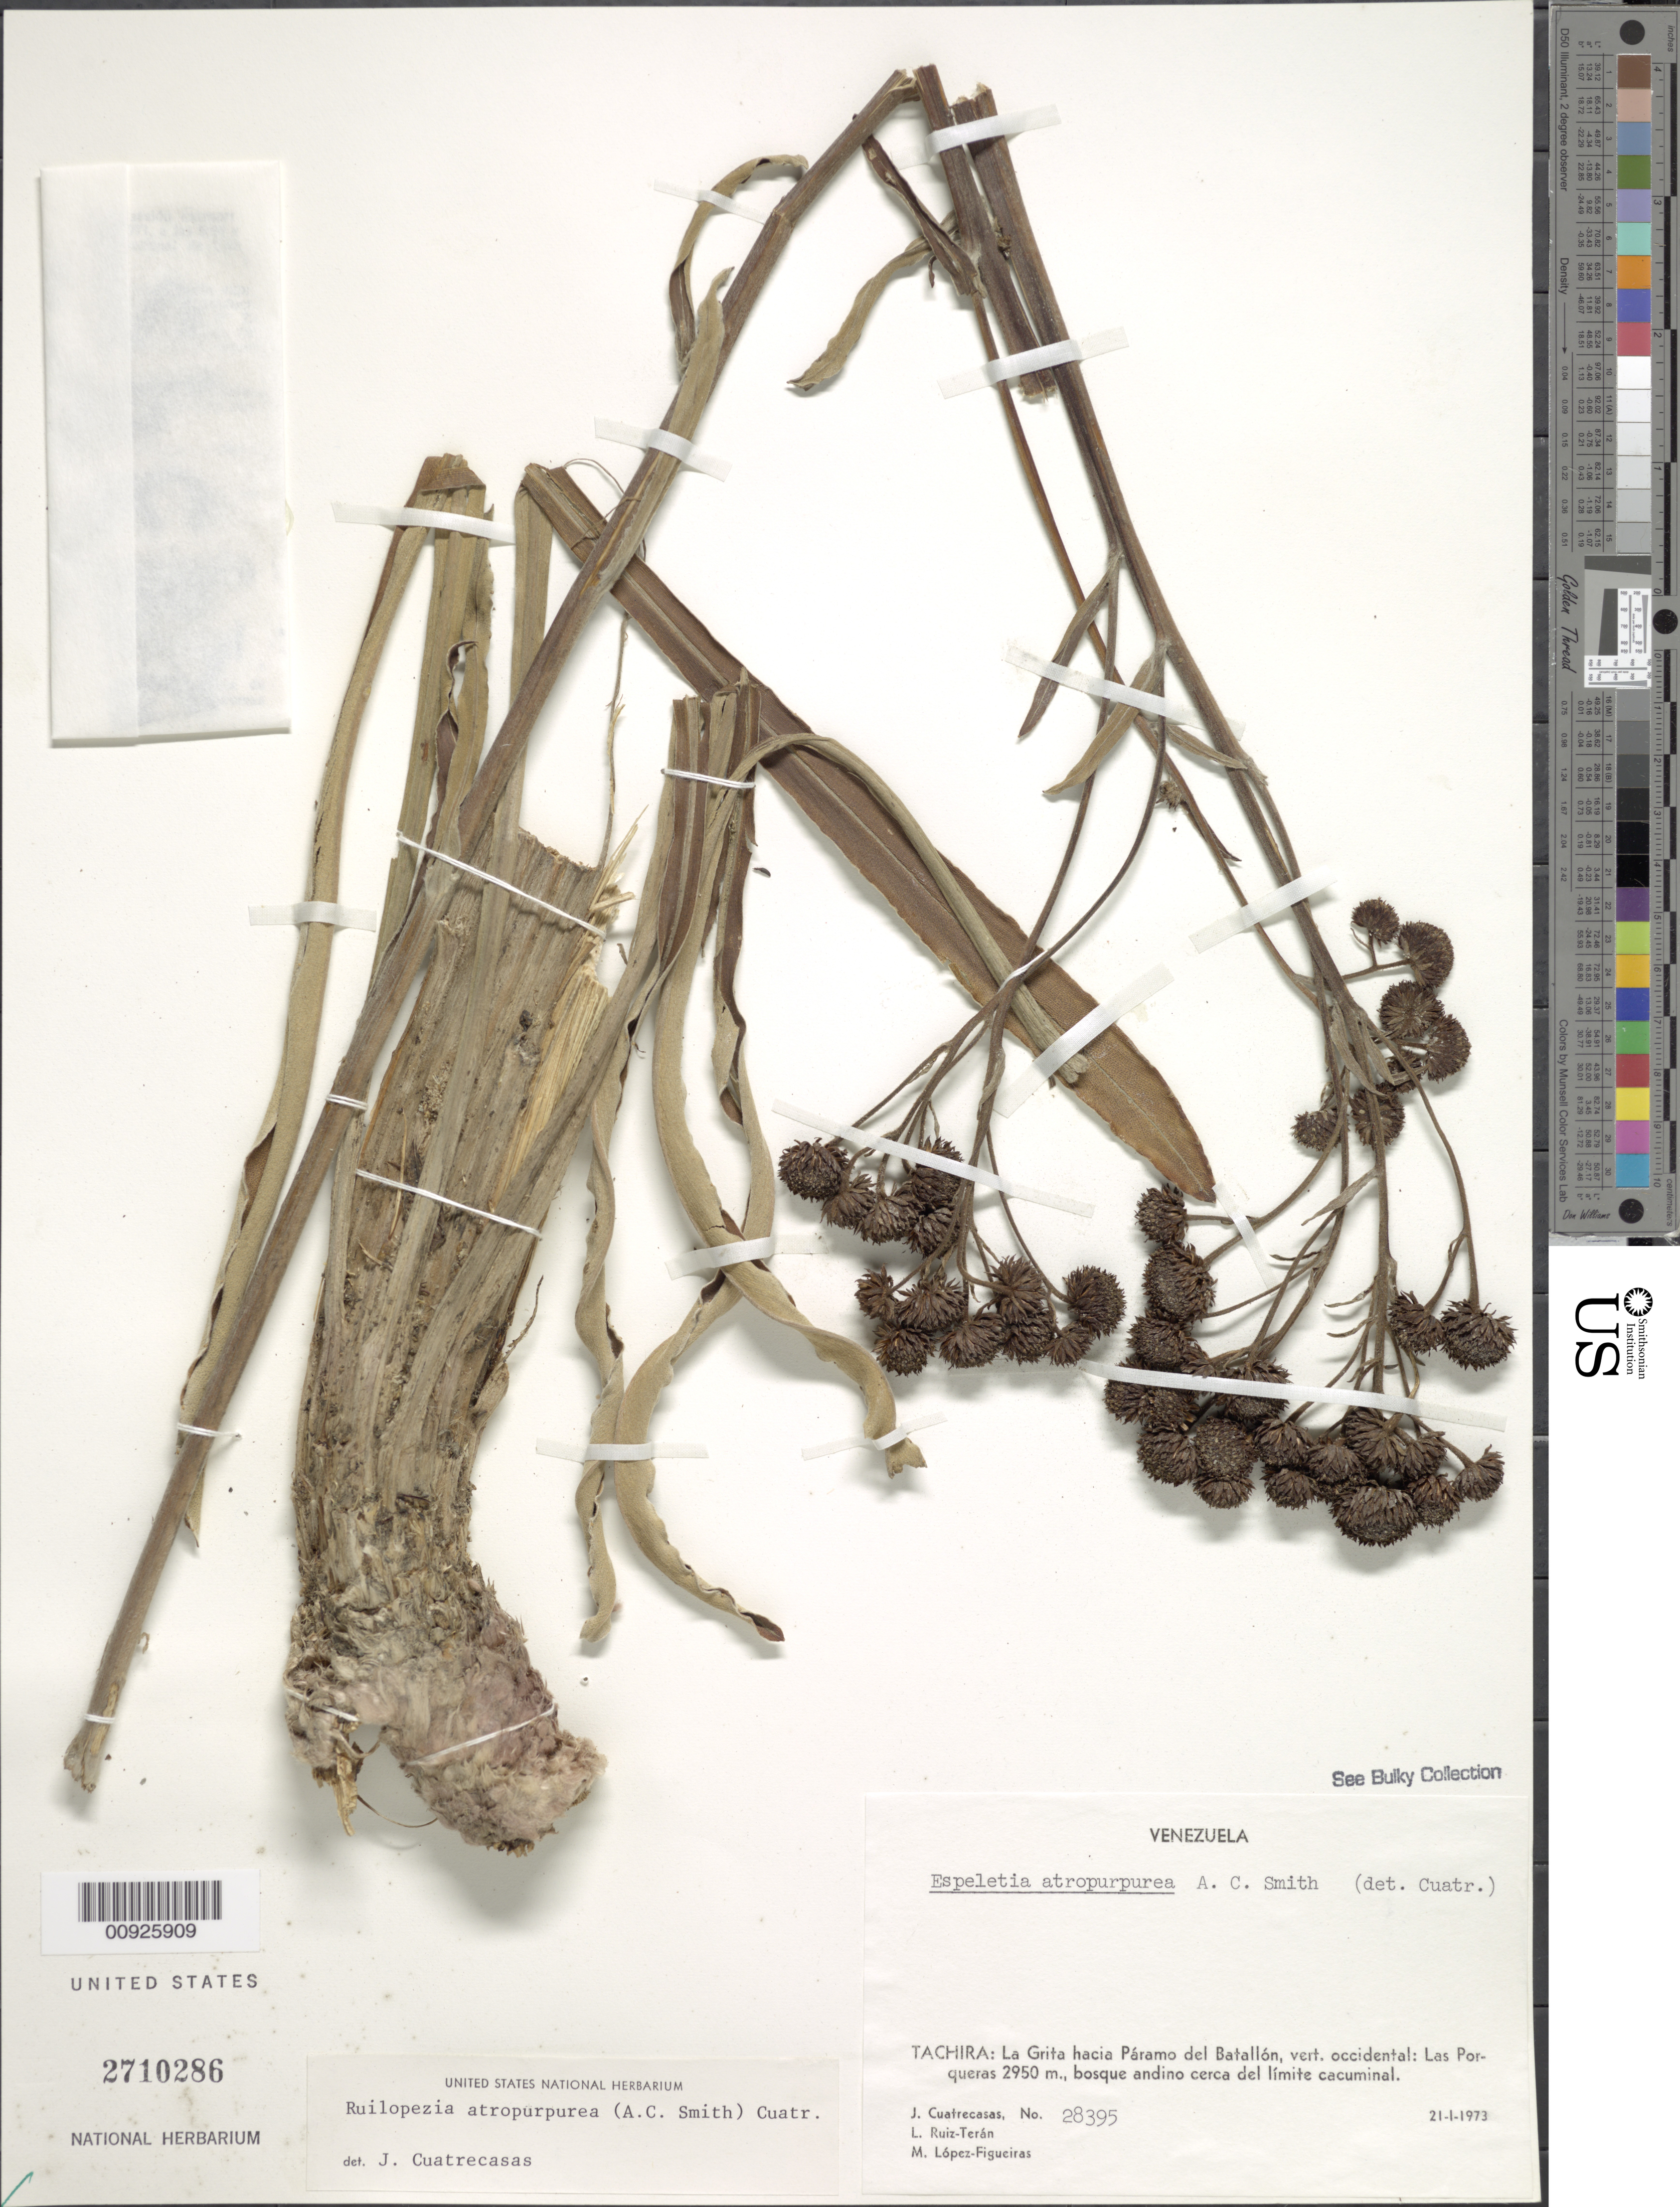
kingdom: Plantae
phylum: Tracheophyta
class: Magnoliopsida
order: Asterales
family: Asteraceae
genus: Ruilopezia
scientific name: Ruilopezia atropurpurea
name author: (A.C. Sm.) Cuatrec.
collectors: J. Cuatrecasas, L. E. Ruíz-Terán & M. López Figueiras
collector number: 28395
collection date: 1973-01-21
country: Venezuela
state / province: Táchira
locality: la Grita hacia el P. del Batallón, vert. Occidental: Las Porqueras.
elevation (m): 2950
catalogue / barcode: US 2710286